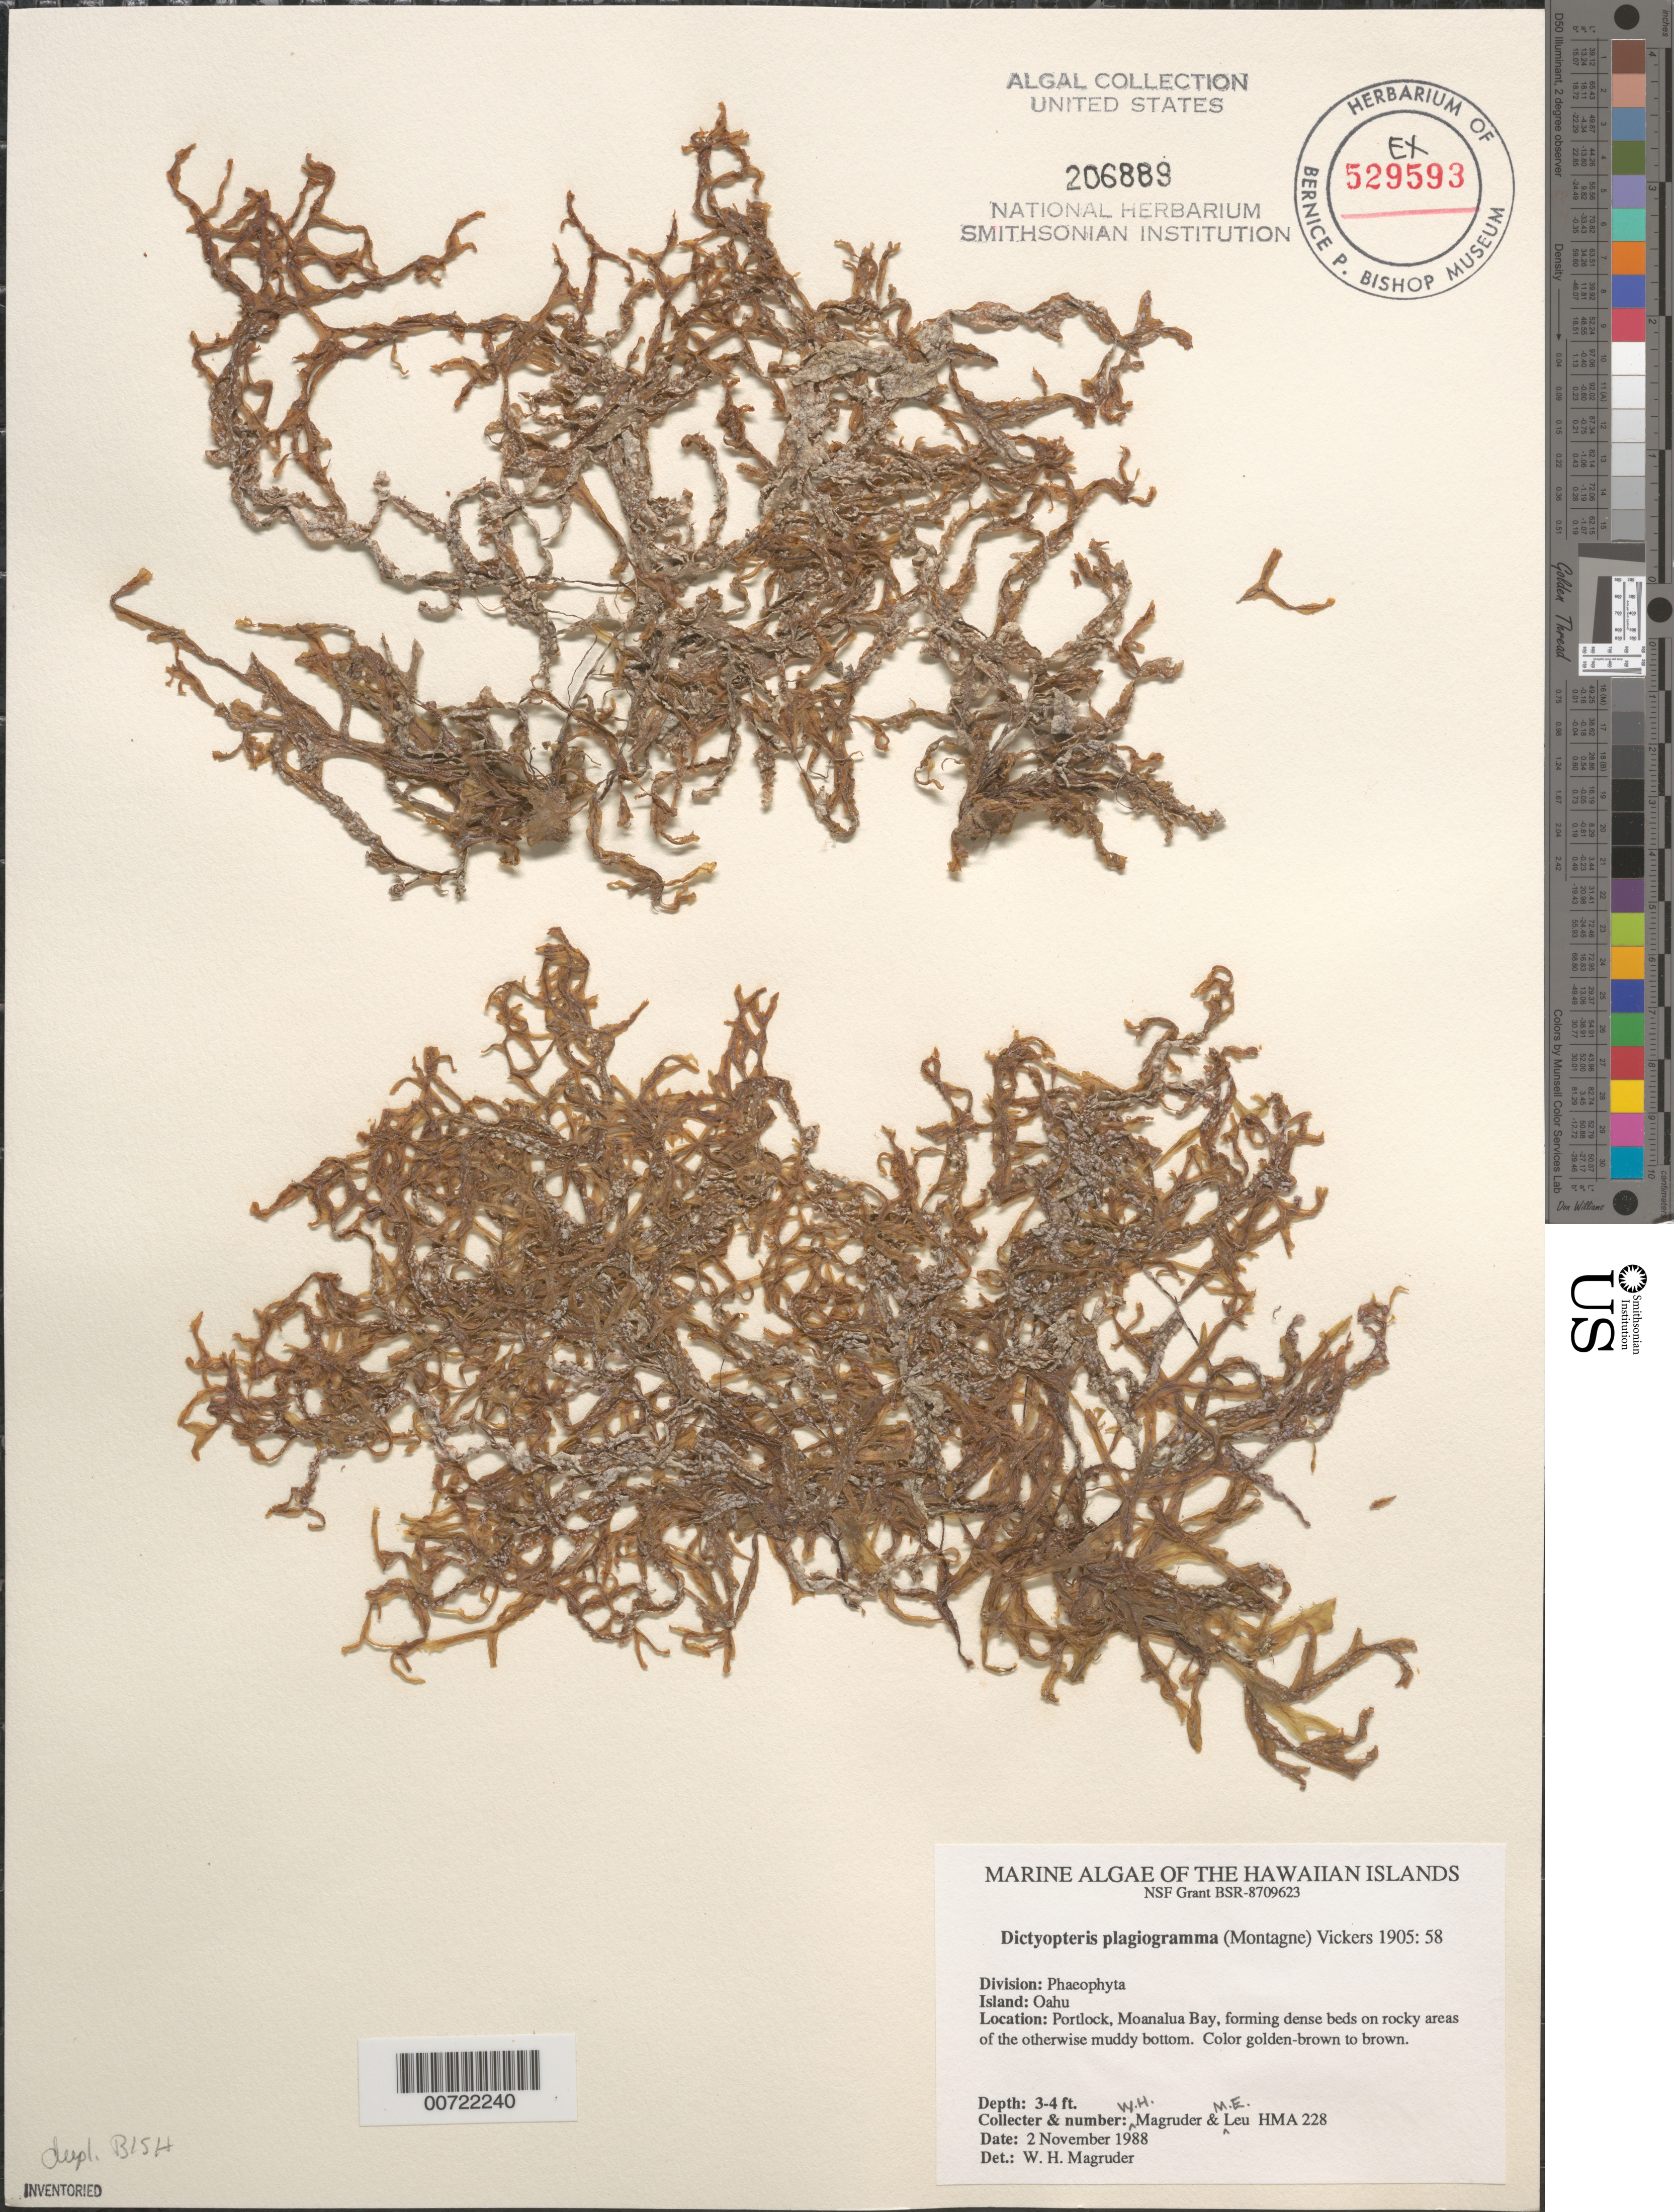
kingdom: Chromista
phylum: Ochrophyta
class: Phaeophyceae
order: Dictyotales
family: Dictyotaceae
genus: Dictyopteris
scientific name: Dictyopteris plagiogramma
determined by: Magruder, W. H.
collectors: W. Magruder & M. Leu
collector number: HMA 228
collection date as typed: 02 Nov 1988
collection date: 1988-11-02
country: United States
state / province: Hawaii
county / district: Honolulu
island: Oahu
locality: Portlock, Moanalua Bay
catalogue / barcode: US 206889